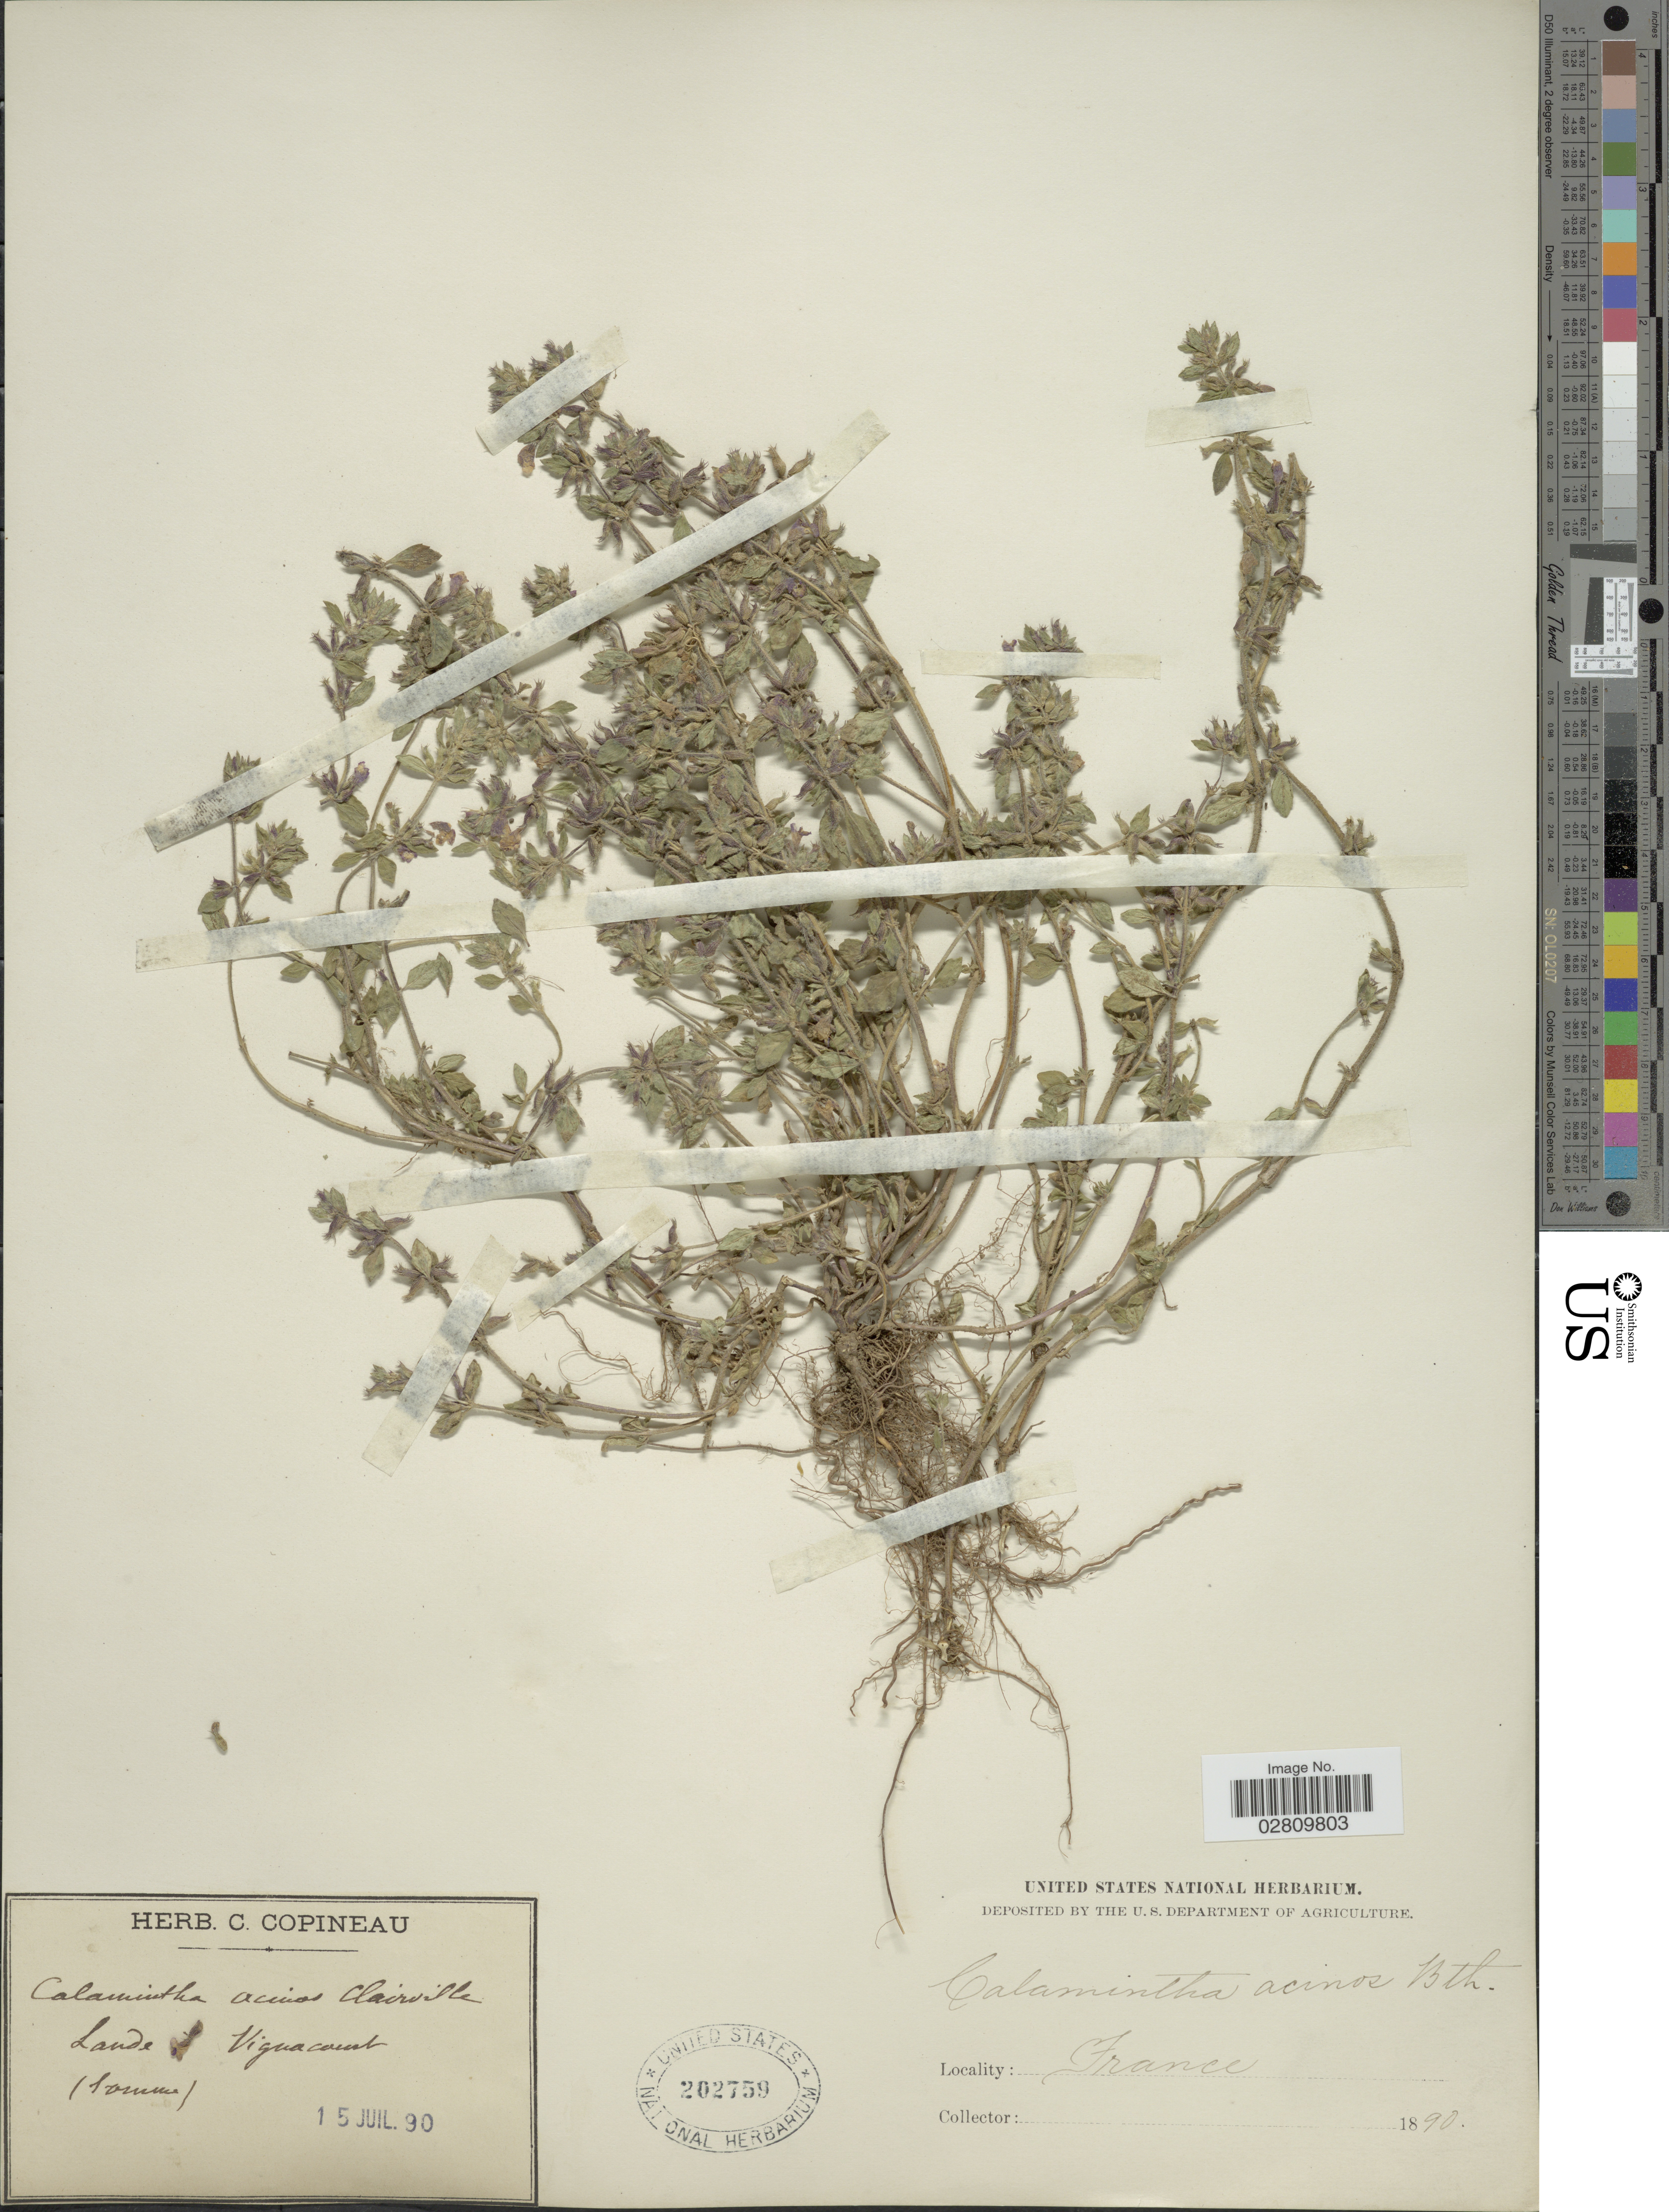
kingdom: Plantae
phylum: Tracheophyta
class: Magnoliopsida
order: Lamiales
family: Lamiaceae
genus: Acinos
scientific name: Acinos acinos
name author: (L.) Huth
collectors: ex herb. C. Copineau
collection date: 1890-07-15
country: France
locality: Lande, Vignacourt, Somme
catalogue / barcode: US 202759